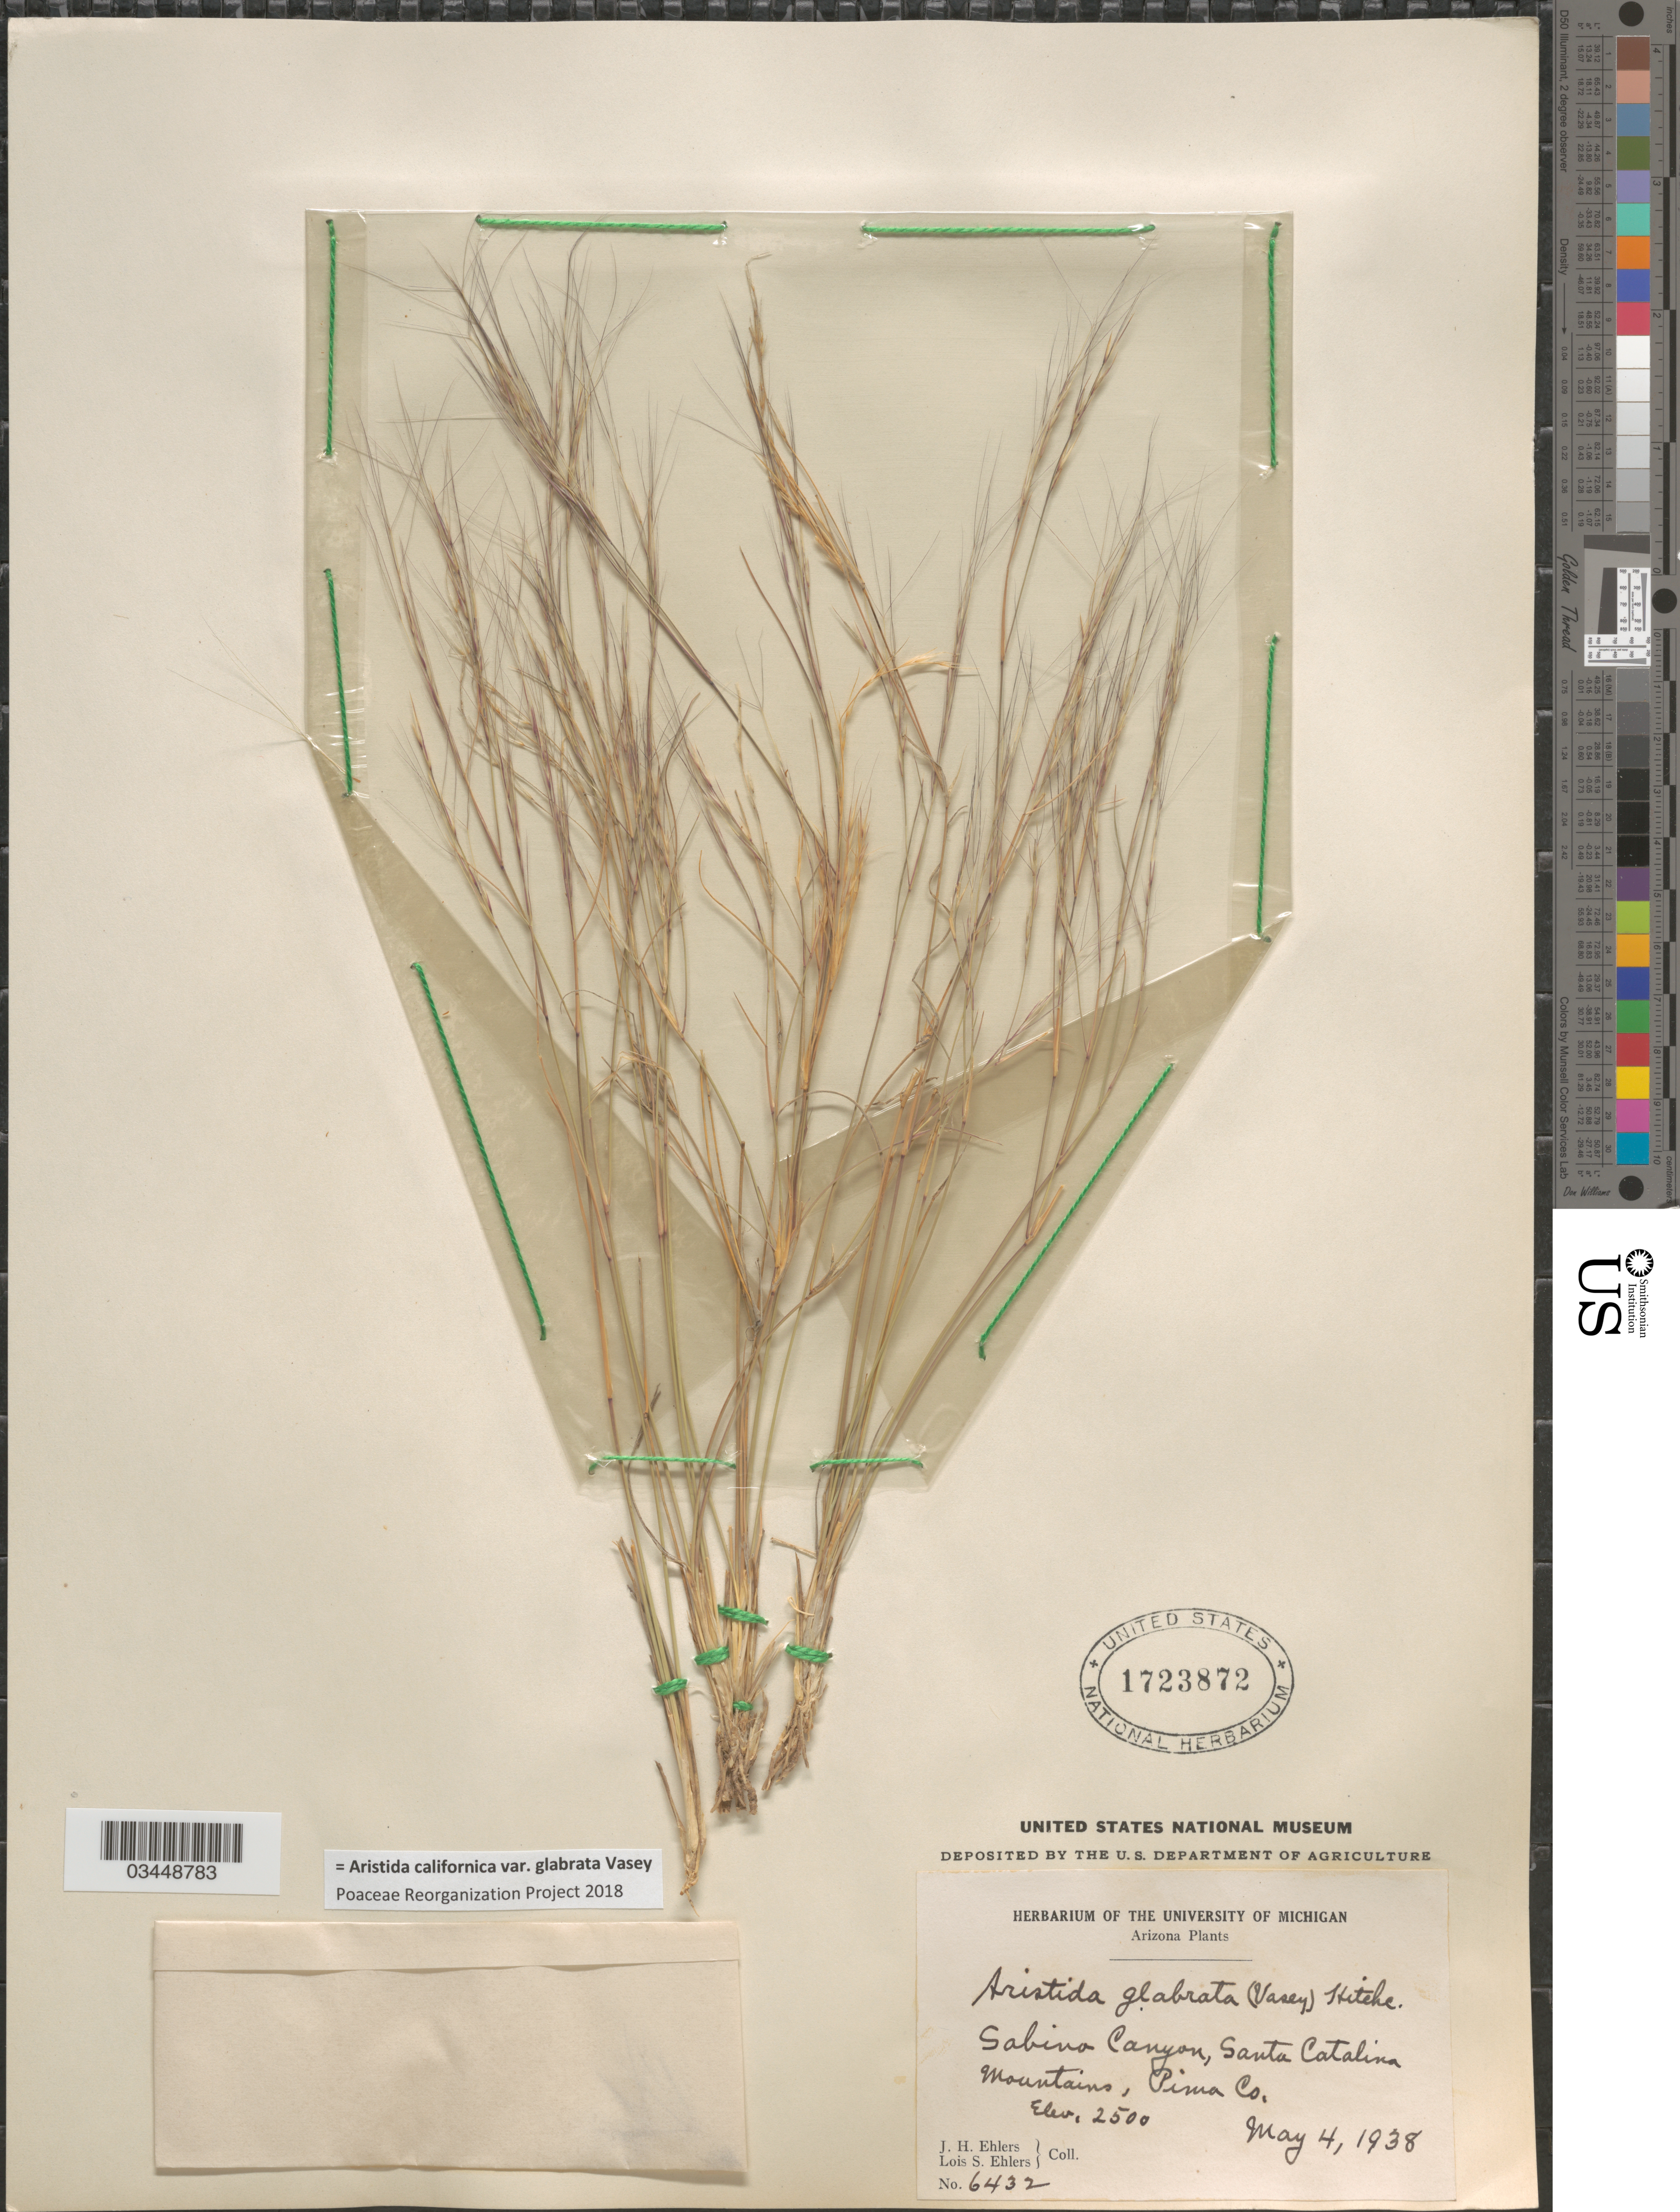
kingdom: Plantae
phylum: Tracheophyta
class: Liliopsida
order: Poales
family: Poaceae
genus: Aristida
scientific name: Aristida californica var. glabrata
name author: Vasey in Brandegee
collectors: J. H. Ehlers & L. Ehlers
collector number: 6432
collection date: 1938-05-04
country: United States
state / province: Arizona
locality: Sabina Canyon, Santa Catalina Mountains, Pima Co.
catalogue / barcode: US 1723872